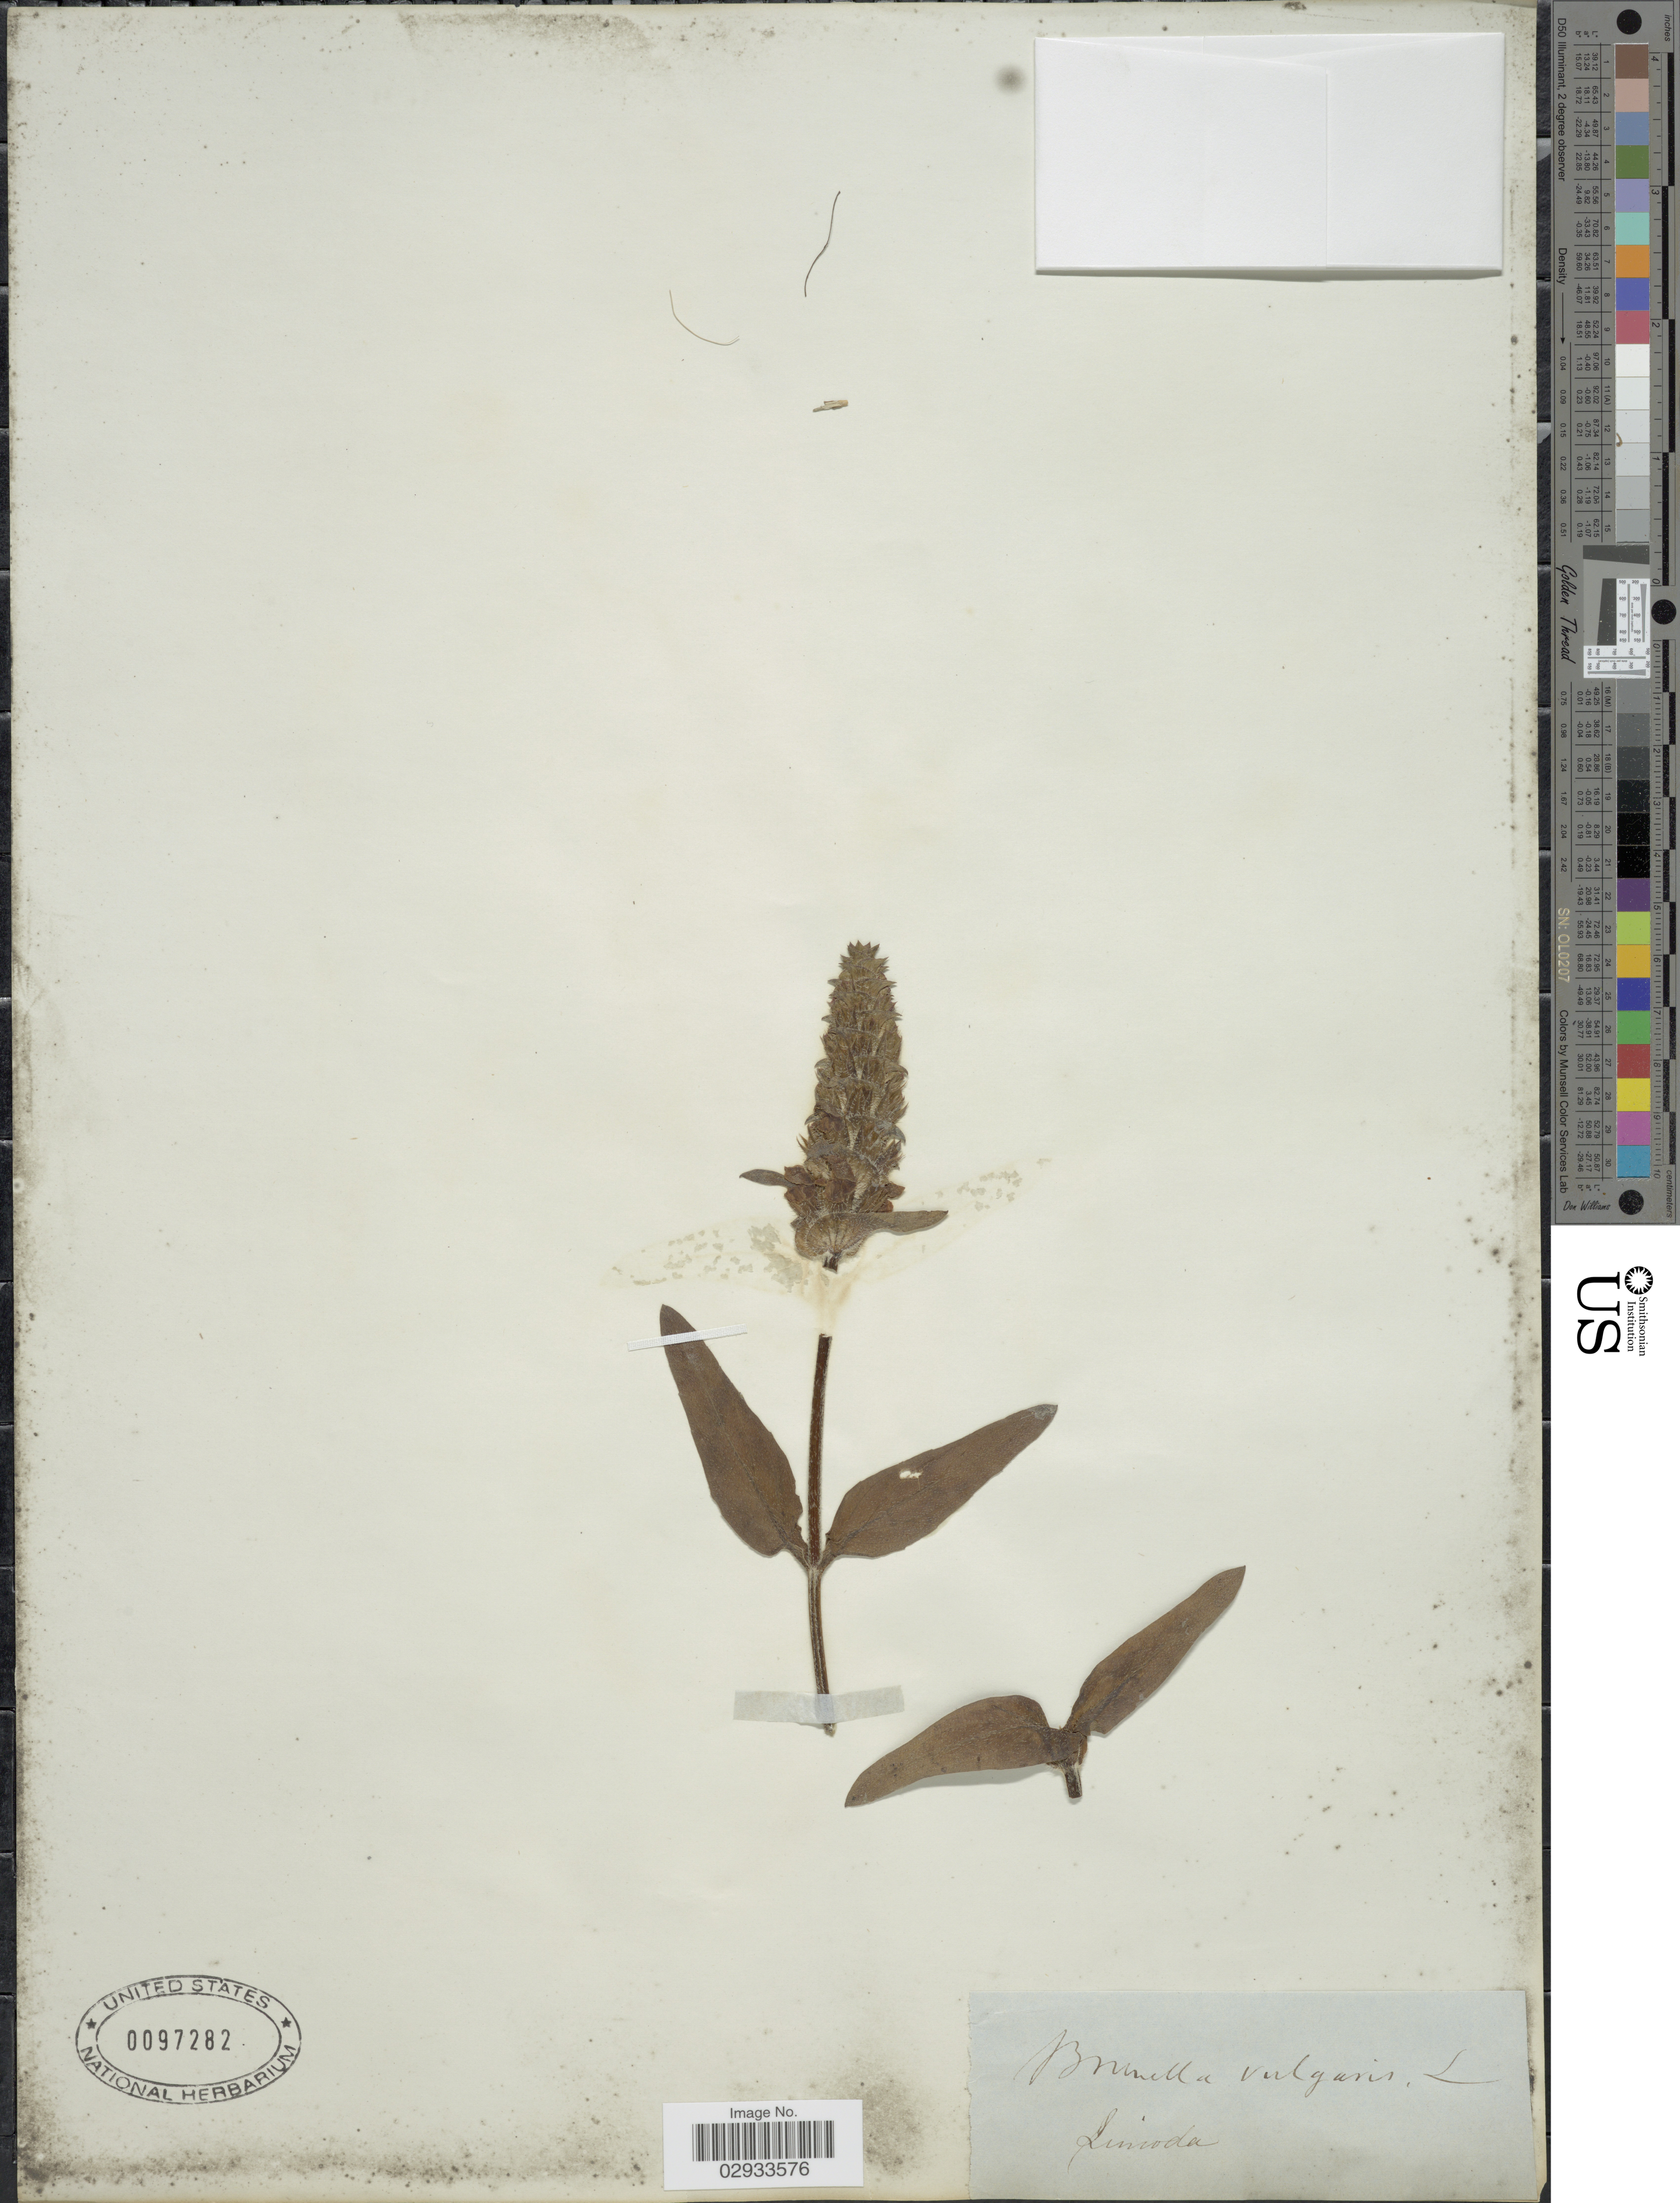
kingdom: Plantae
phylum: Tracheophyta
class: Magnoliopsida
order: Lamiales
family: Lamiaceae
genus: Prunella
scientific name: Prunella vulgaris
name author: L.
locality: Linioda.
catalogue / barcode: US 97282